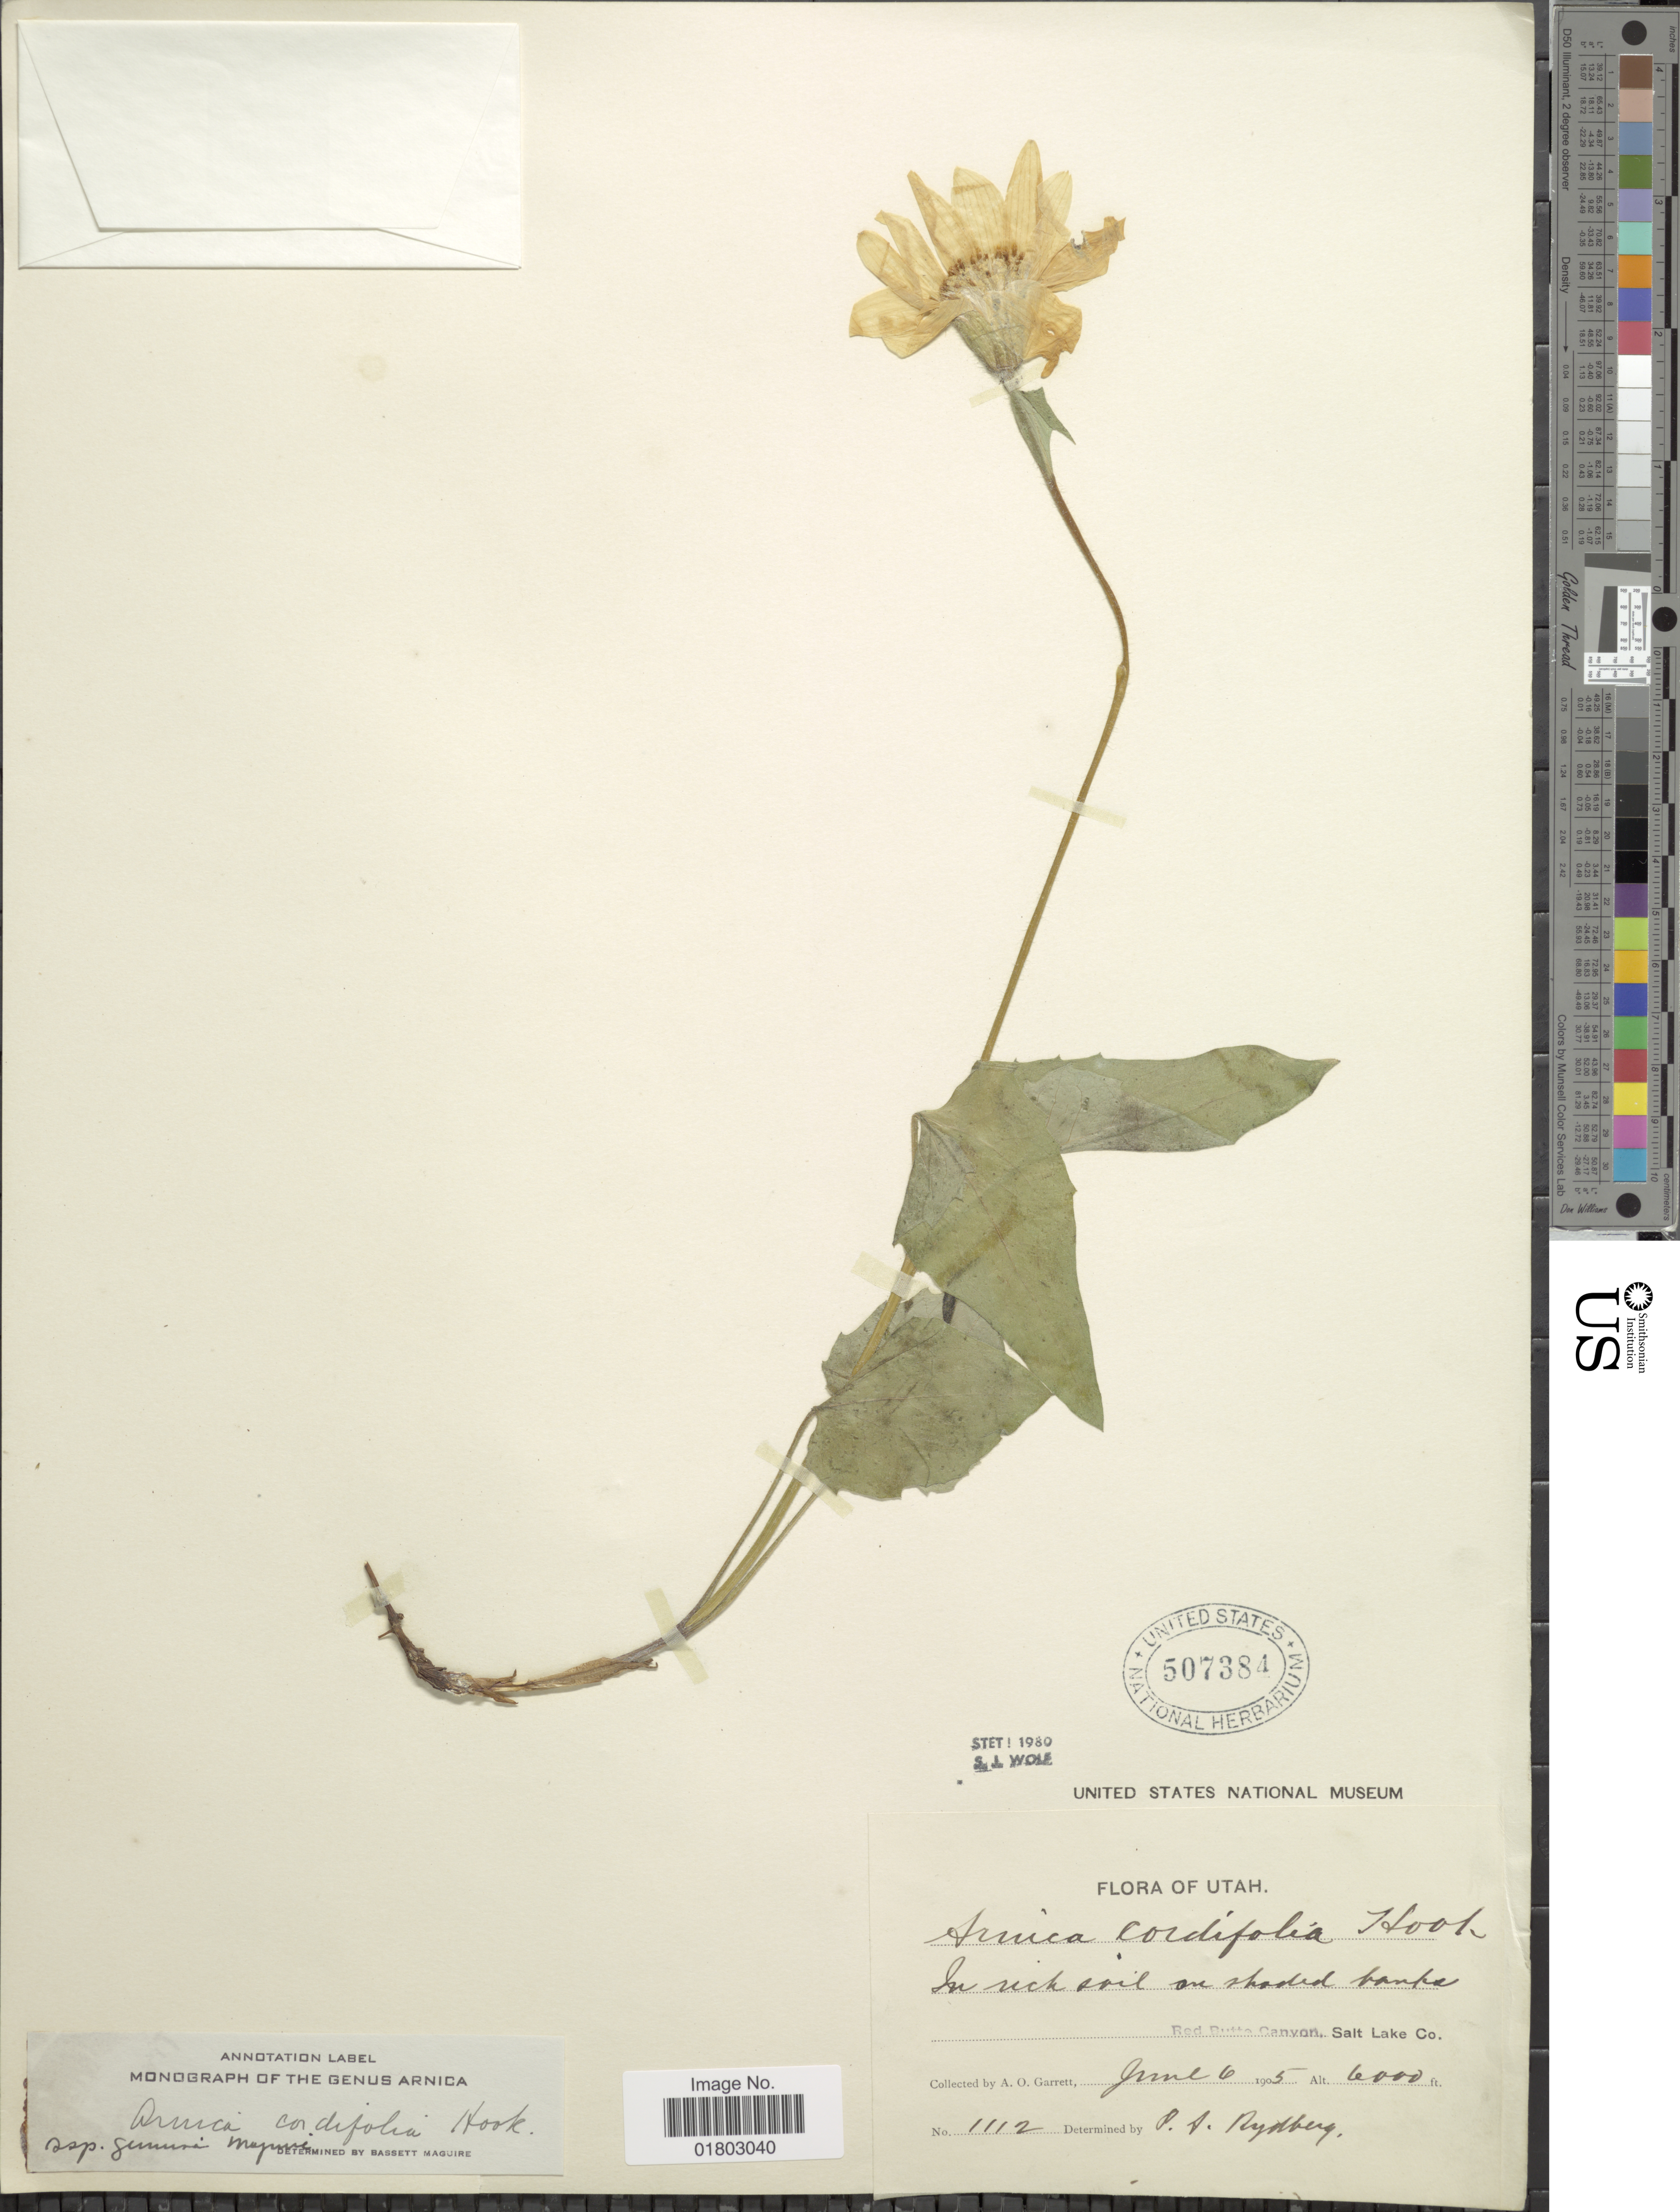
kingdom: Plantae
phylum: Tracheophyta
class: Magnoliopsida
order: Asterales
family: Asteraceae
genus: Arnica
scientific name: Arnica cordifolia subsp. genuina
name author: Maguire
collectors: A. O. Garrett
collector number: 1112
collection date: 1905-06-06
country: United States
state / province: Utah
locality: In rich soil on shaded banks, Red Butte Canyon, Salt Lake Co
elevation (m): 1829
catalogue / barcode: US 507384